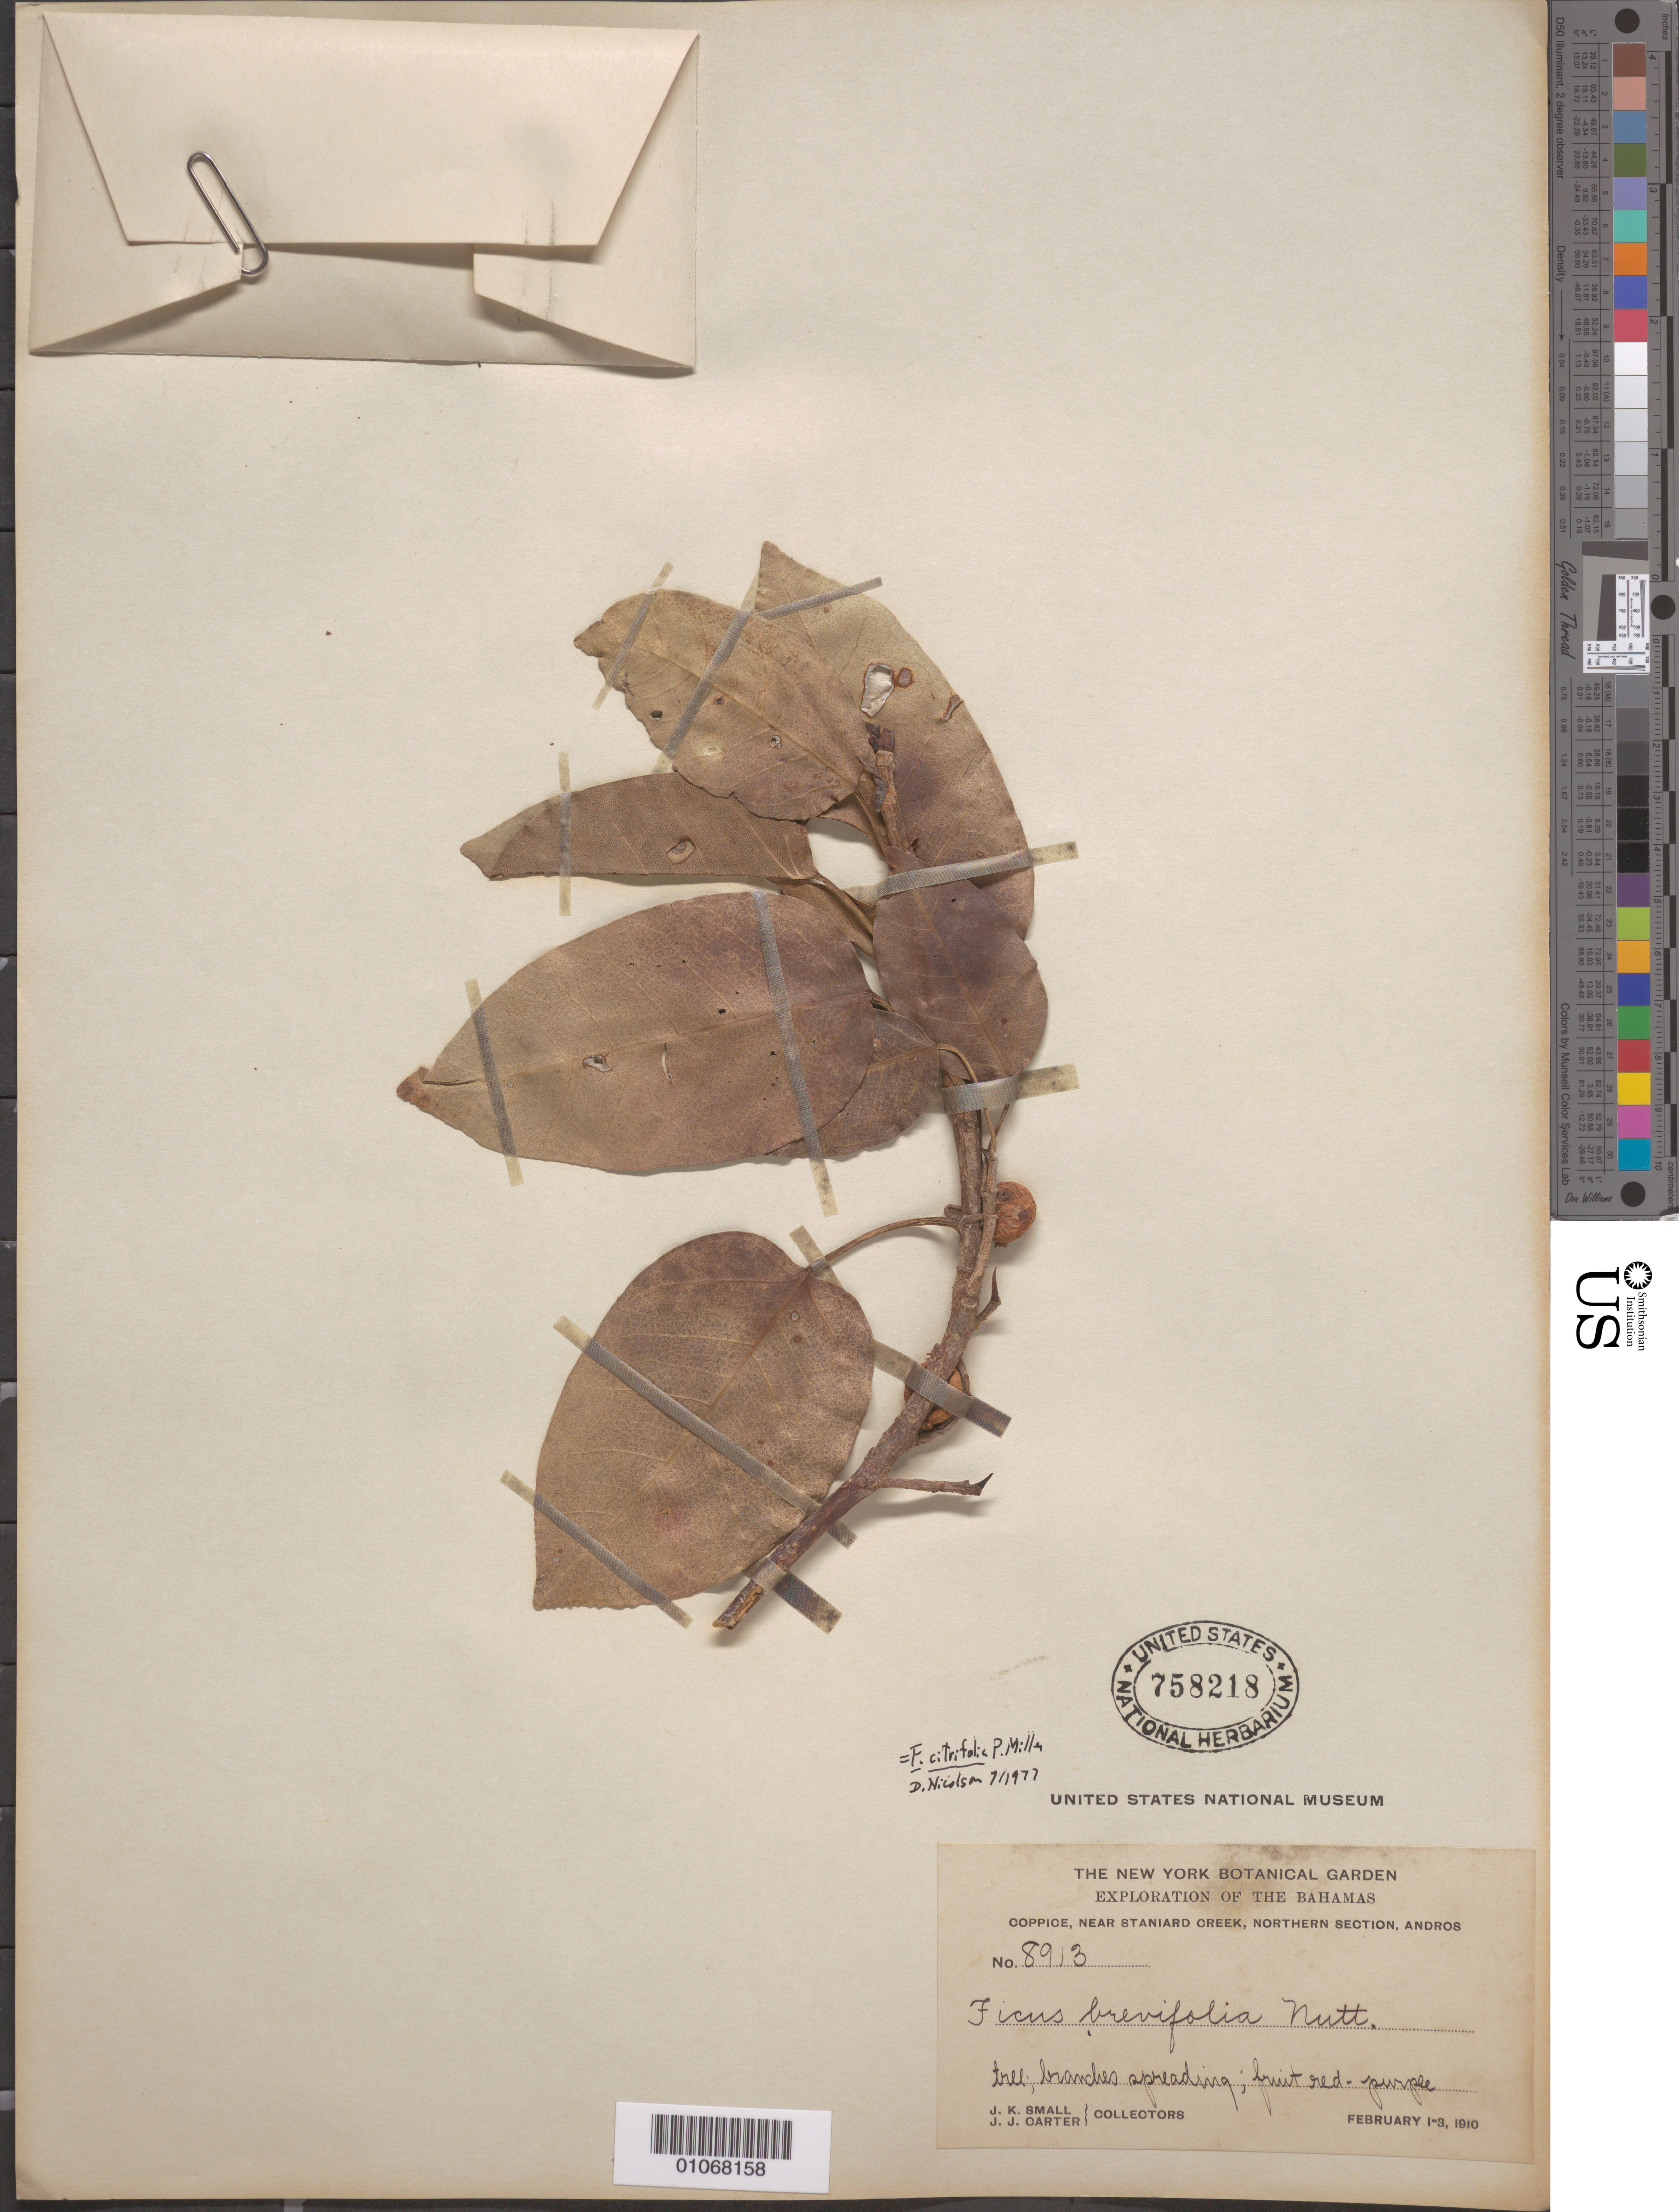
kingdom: Plantae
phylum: Tracheophyta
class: Magnoliopsida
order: Rosales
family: Moraceae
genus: Ficus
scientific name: Ficus citrifolia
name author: Mill.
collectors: J. K. Small & J. J. Carter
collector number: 8913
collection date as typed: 01 Feb 1910 to 03 Feb 1910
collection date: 1910-02-01/1910-02-03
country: Bahamas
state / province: North Andros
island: Andros I.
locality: Coppice, near Staniard creek.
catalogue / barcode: US 758218